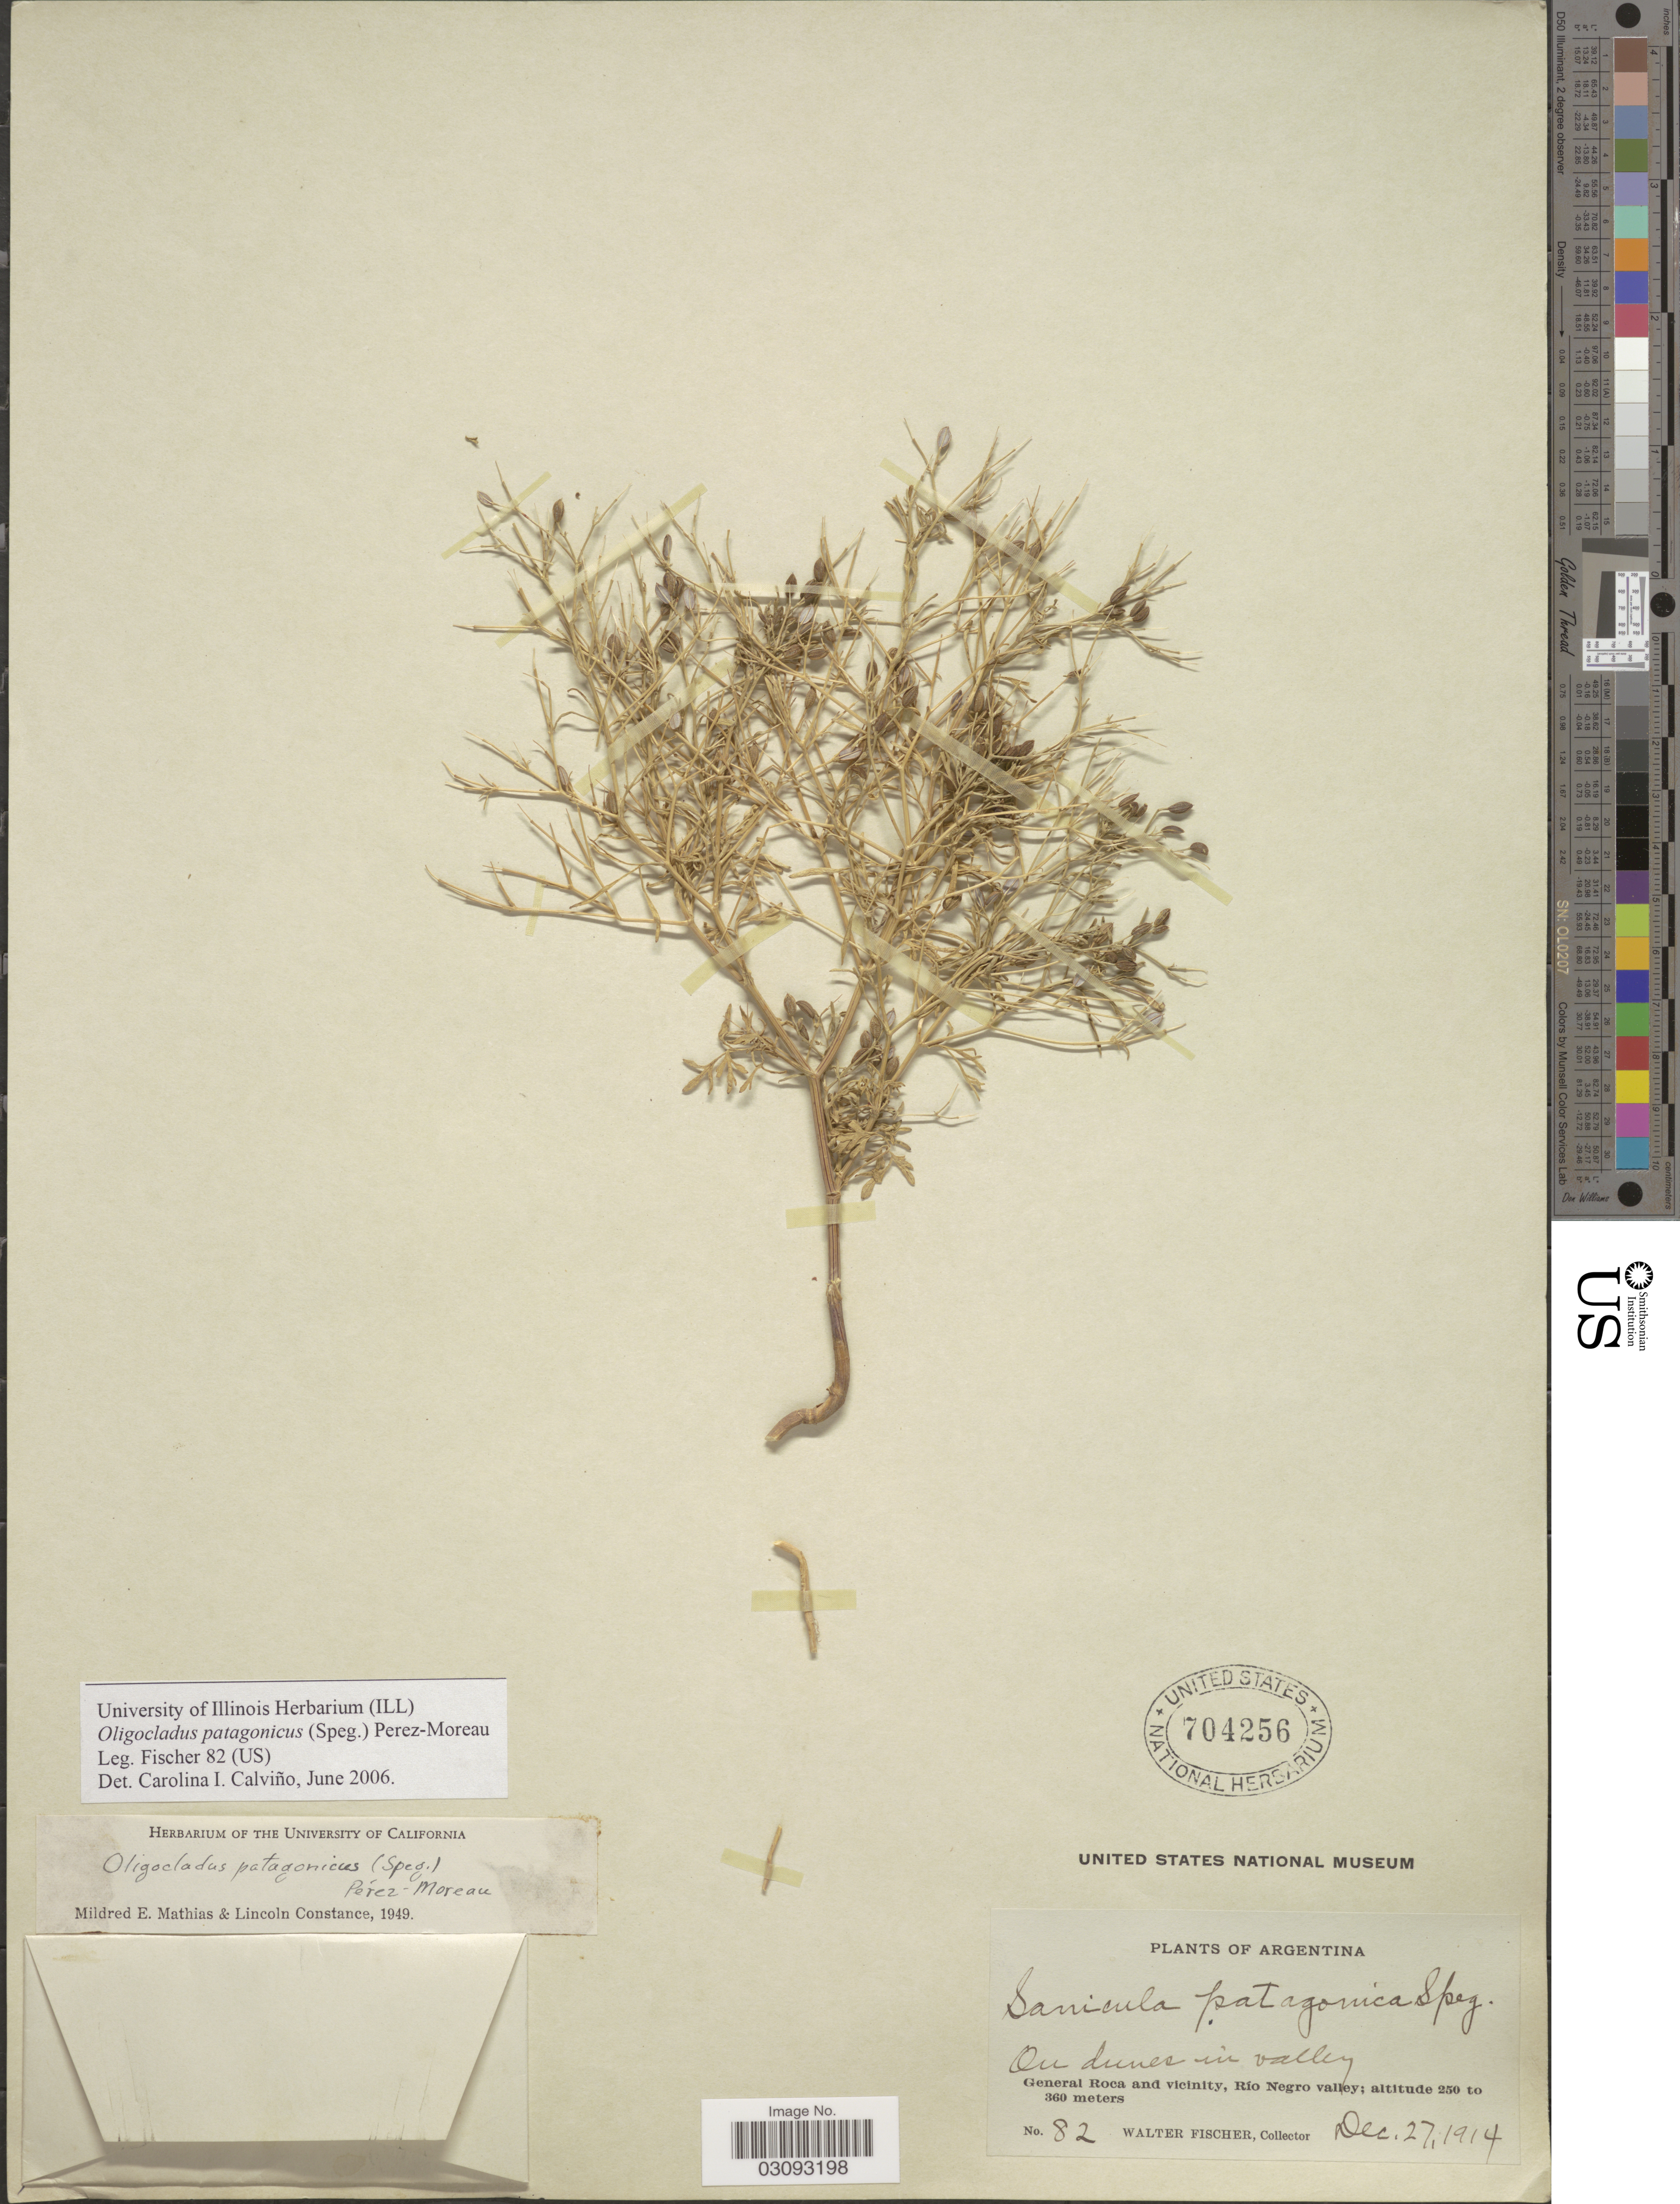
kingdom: Plantae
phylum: Tracheophyta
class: Magnoliopsida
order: Apiales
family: Apiaceae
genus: Oligocladus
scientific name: Oligocladus patagonicus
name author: Pérez-Mor.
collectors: W. Fischer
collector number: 82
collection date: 1914-12-27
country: Argentina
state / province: Rio Negro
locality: General Roca and vicinity, Río Negro valley.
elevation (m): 250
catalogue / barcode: US 704256